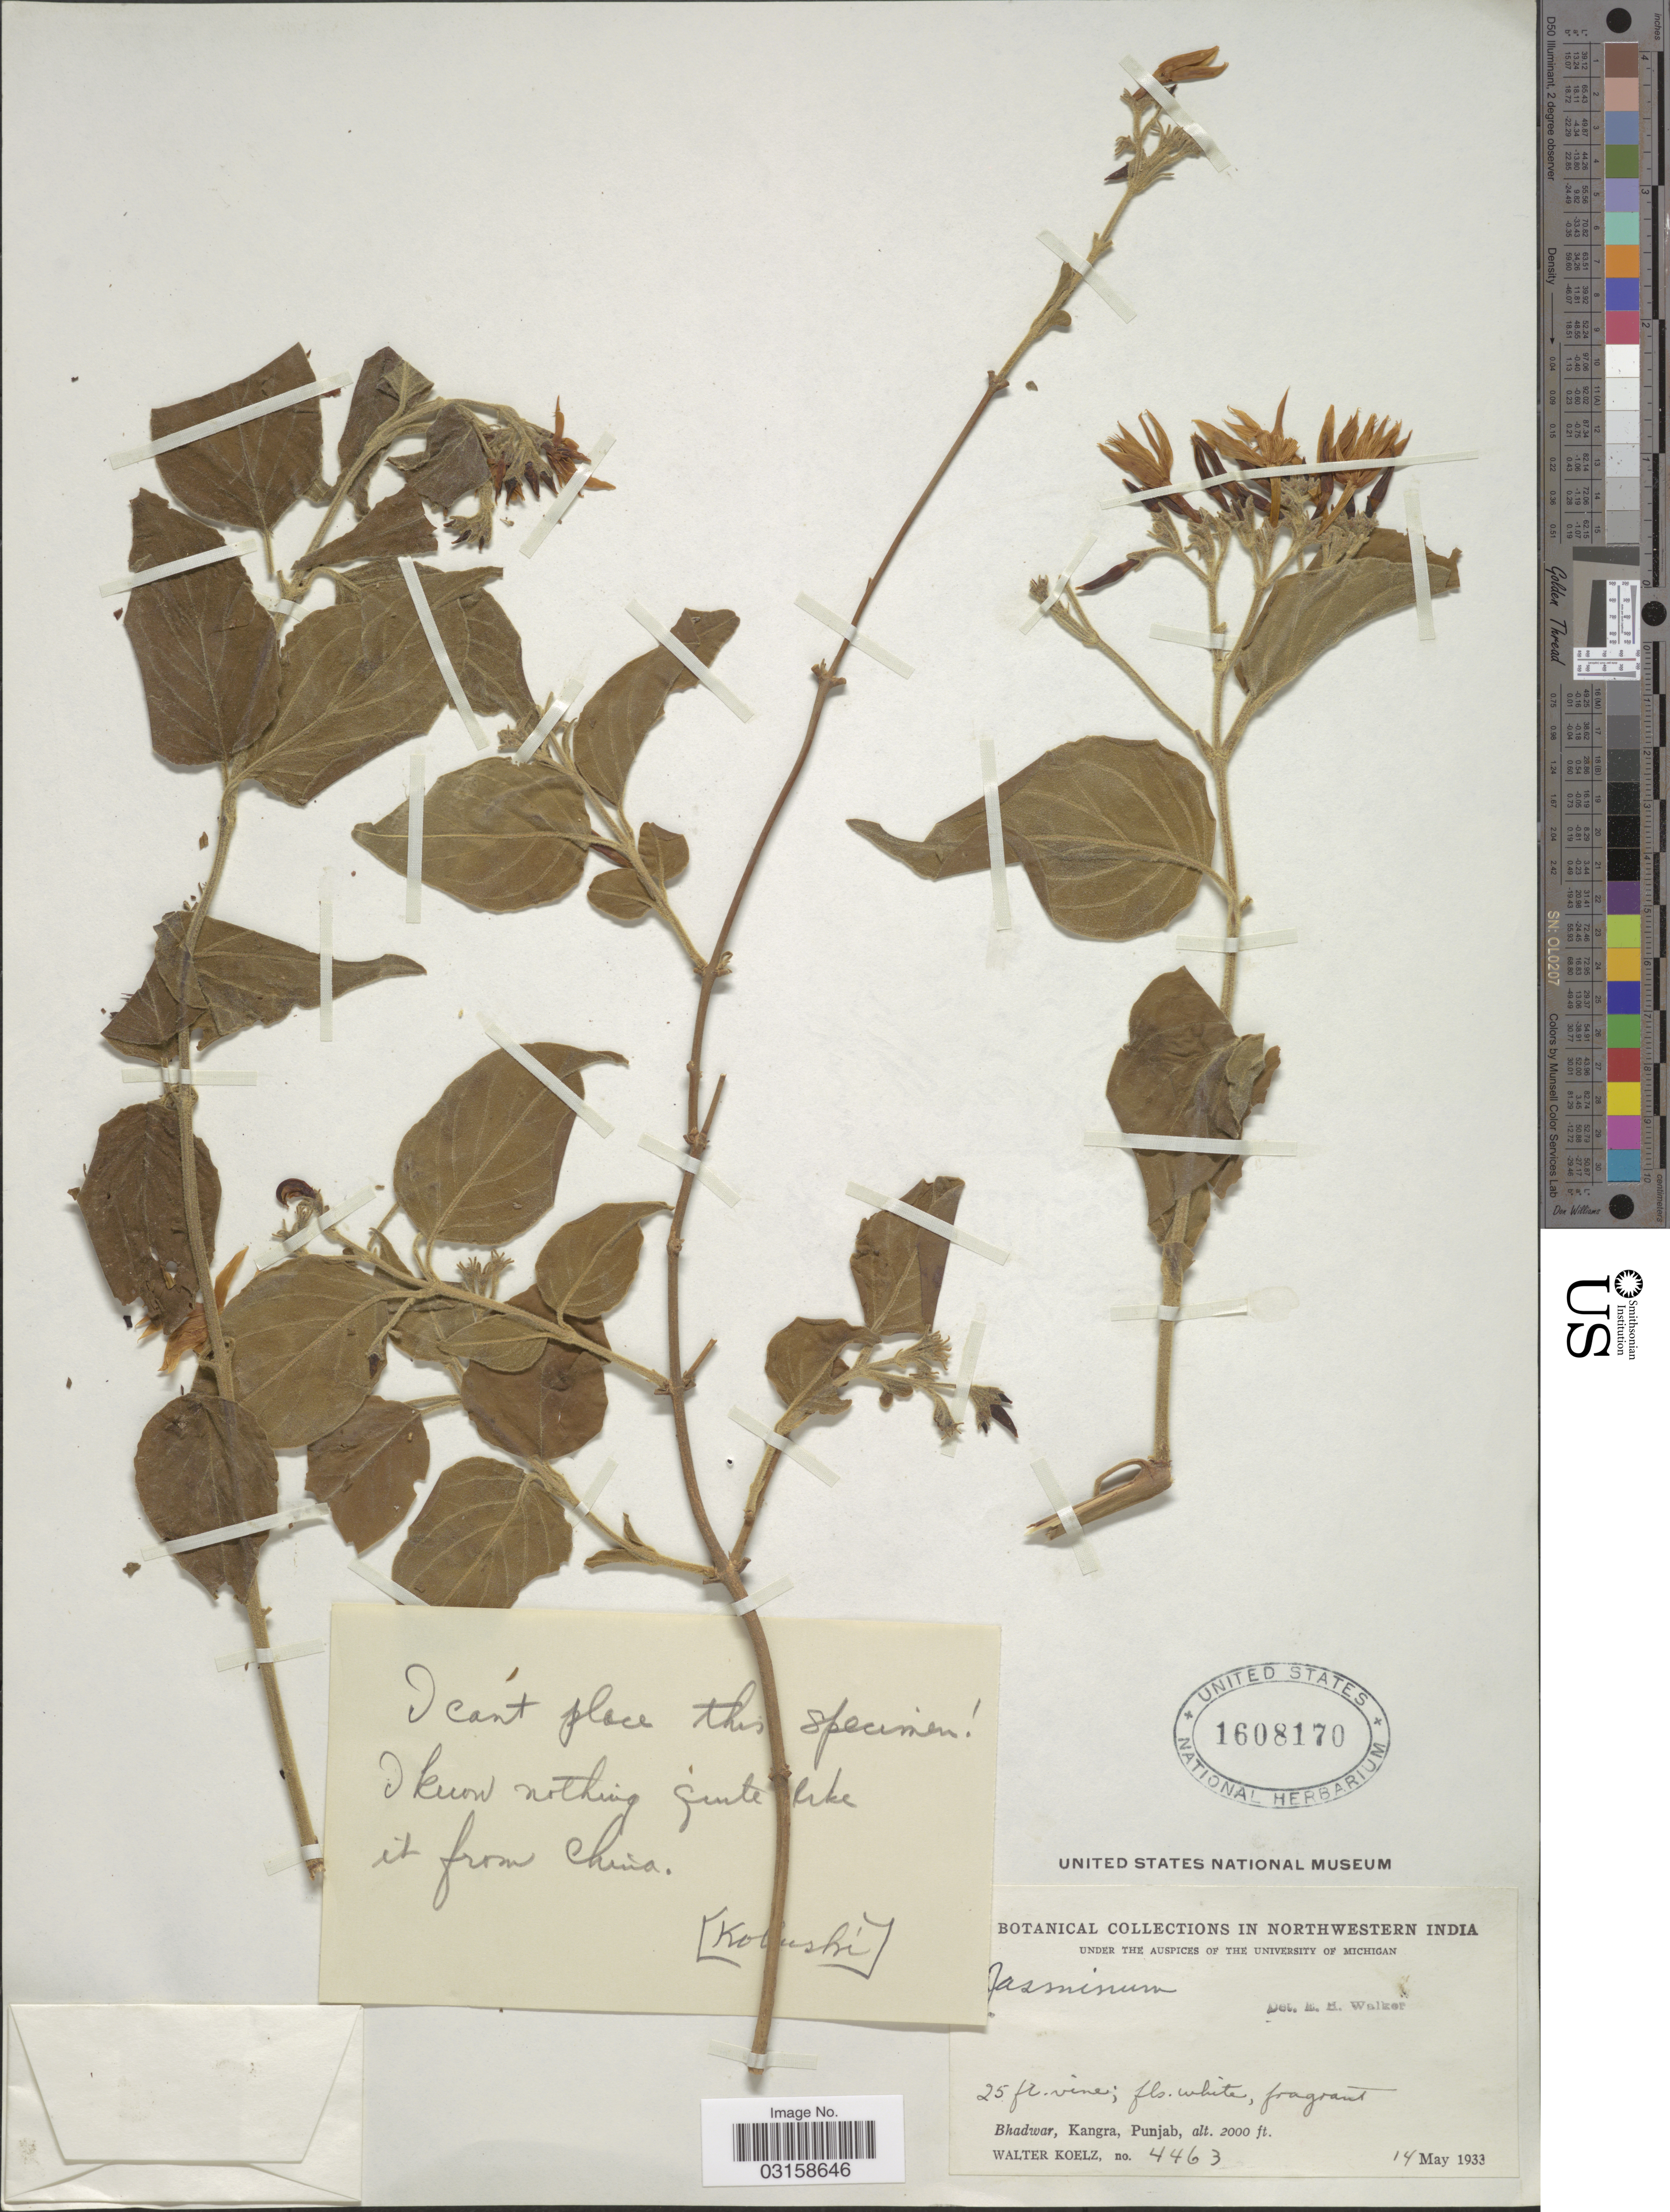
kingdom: Plantae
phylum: Tracheophyta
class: Magnoliopsida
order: Lamiales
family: Oleaceae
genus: Jasminum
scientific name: Jasminum sp.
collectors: W. N. Koelz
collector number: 4463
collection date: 1933-05-14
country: India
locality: Northwestern India. Bhadwar, Kangra.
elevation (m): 610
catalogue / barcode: US 1608170